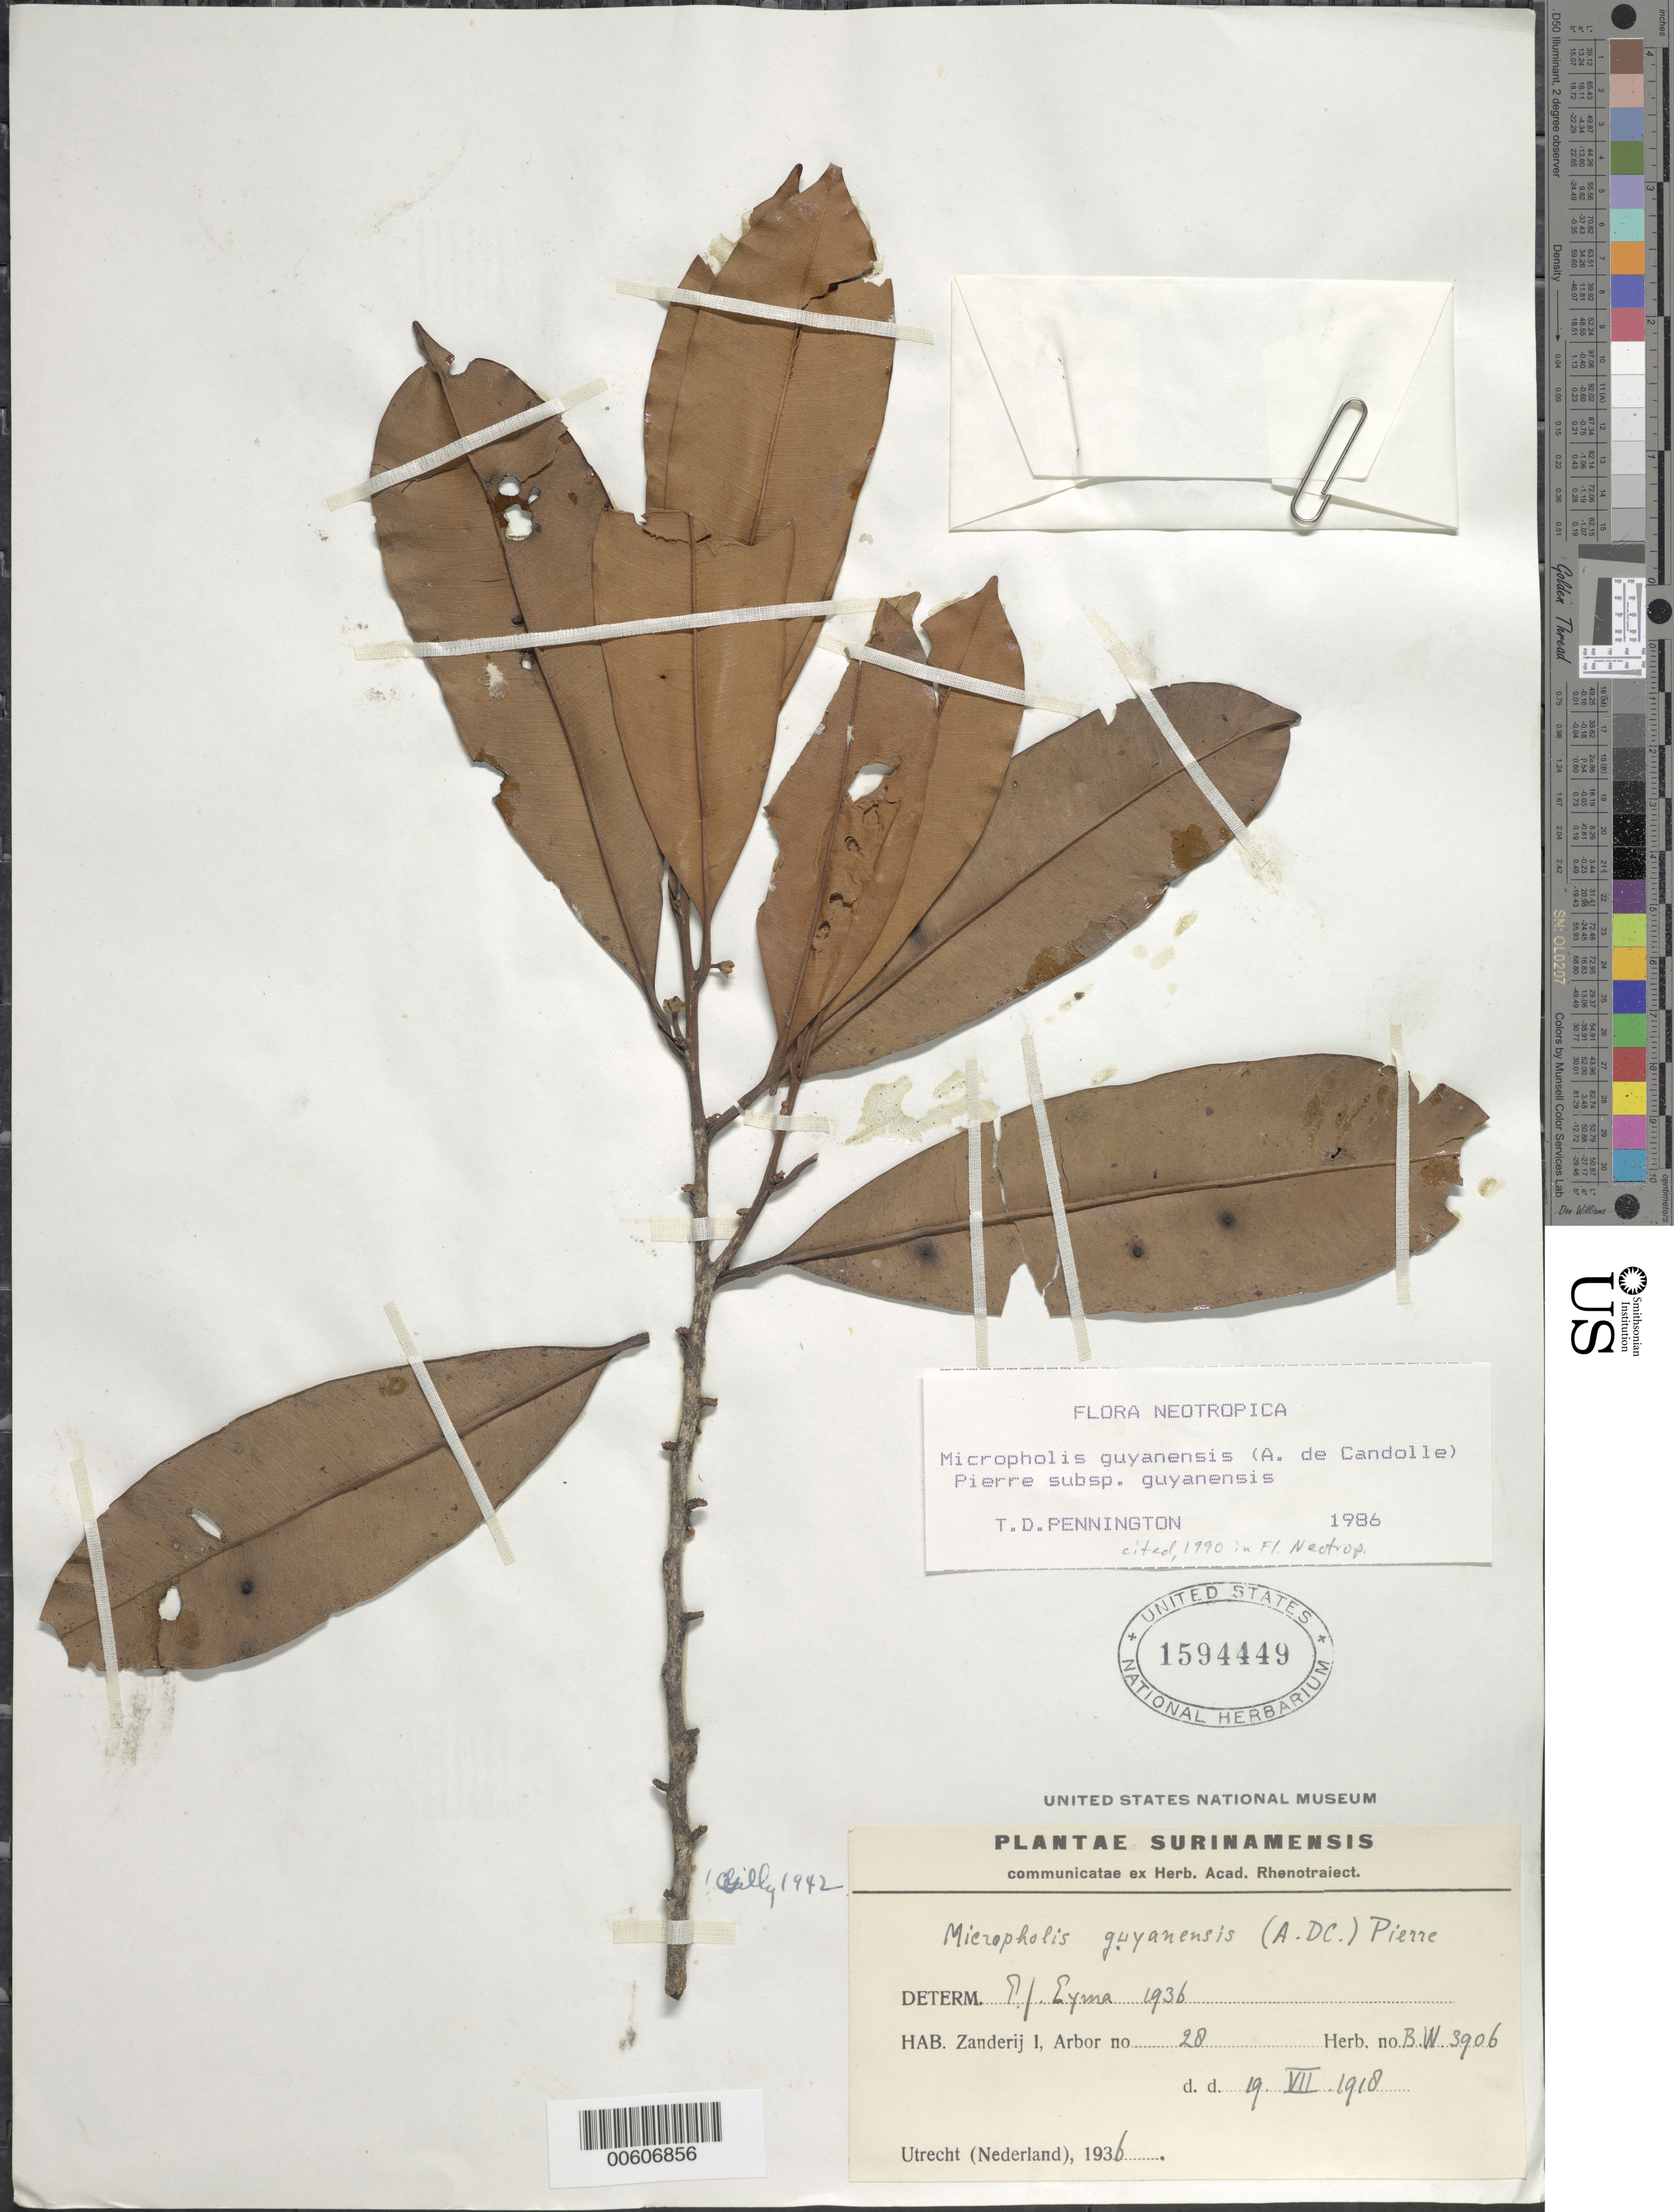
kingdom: Plantae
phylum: Tracheophyta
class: Magnoliopsida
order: Ericales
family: Sapotaceae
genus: Micropholis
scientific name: Micropholis guyanensis subsp. guyanensis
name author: (A. DC.) Pierre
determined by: Pennington, T. D., (K)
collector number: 3906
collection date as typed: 19-Dec-18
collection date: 1918-12-19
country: Suriname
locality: Zanderij I., Forest Reserve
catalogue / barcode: US 1594449